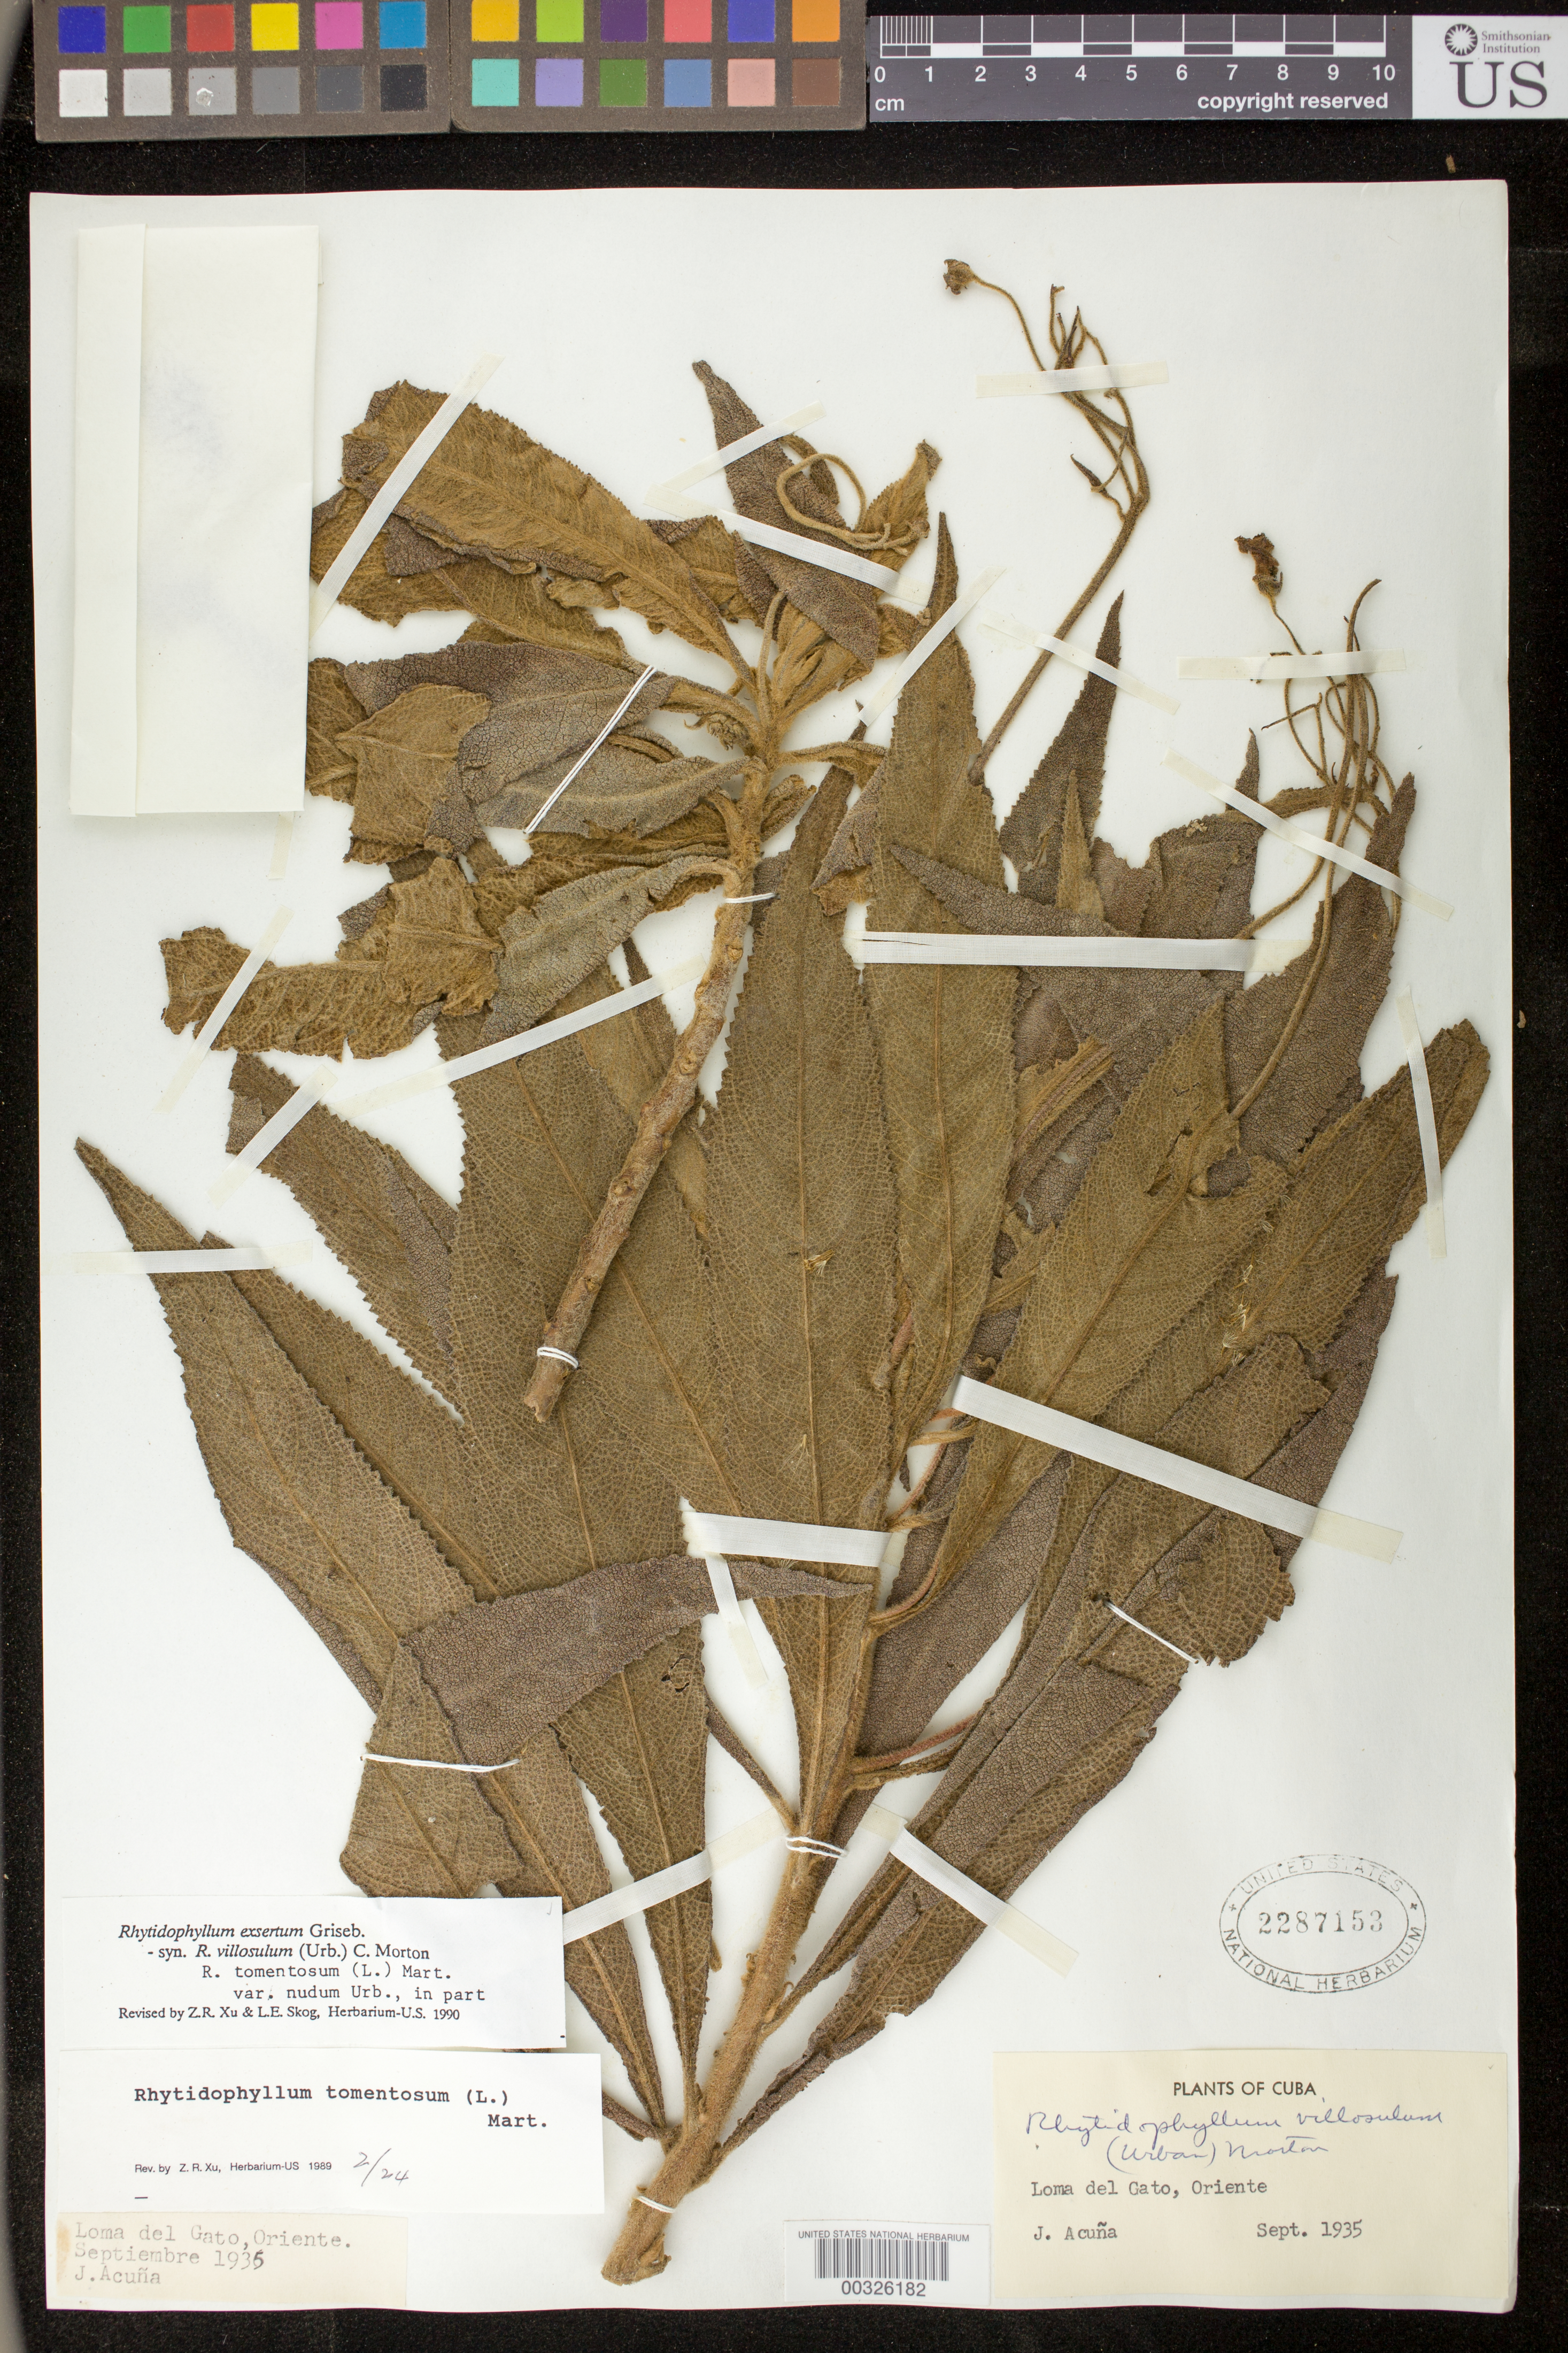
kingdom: Plantae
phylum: Tracheophyta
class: Magnoliopsida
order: Lamiales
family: Gesneriaceae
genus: Rhytidophyllum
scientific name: Rhytidophyllum exsertum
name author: Griseb.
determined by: Xu, Z. R.; Skog, L. E.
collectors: J. Acuña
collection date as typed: Sep 1935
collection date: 1935-09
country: Cuba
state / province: Oriente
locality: Loma del Gato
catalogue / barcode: US 2287153